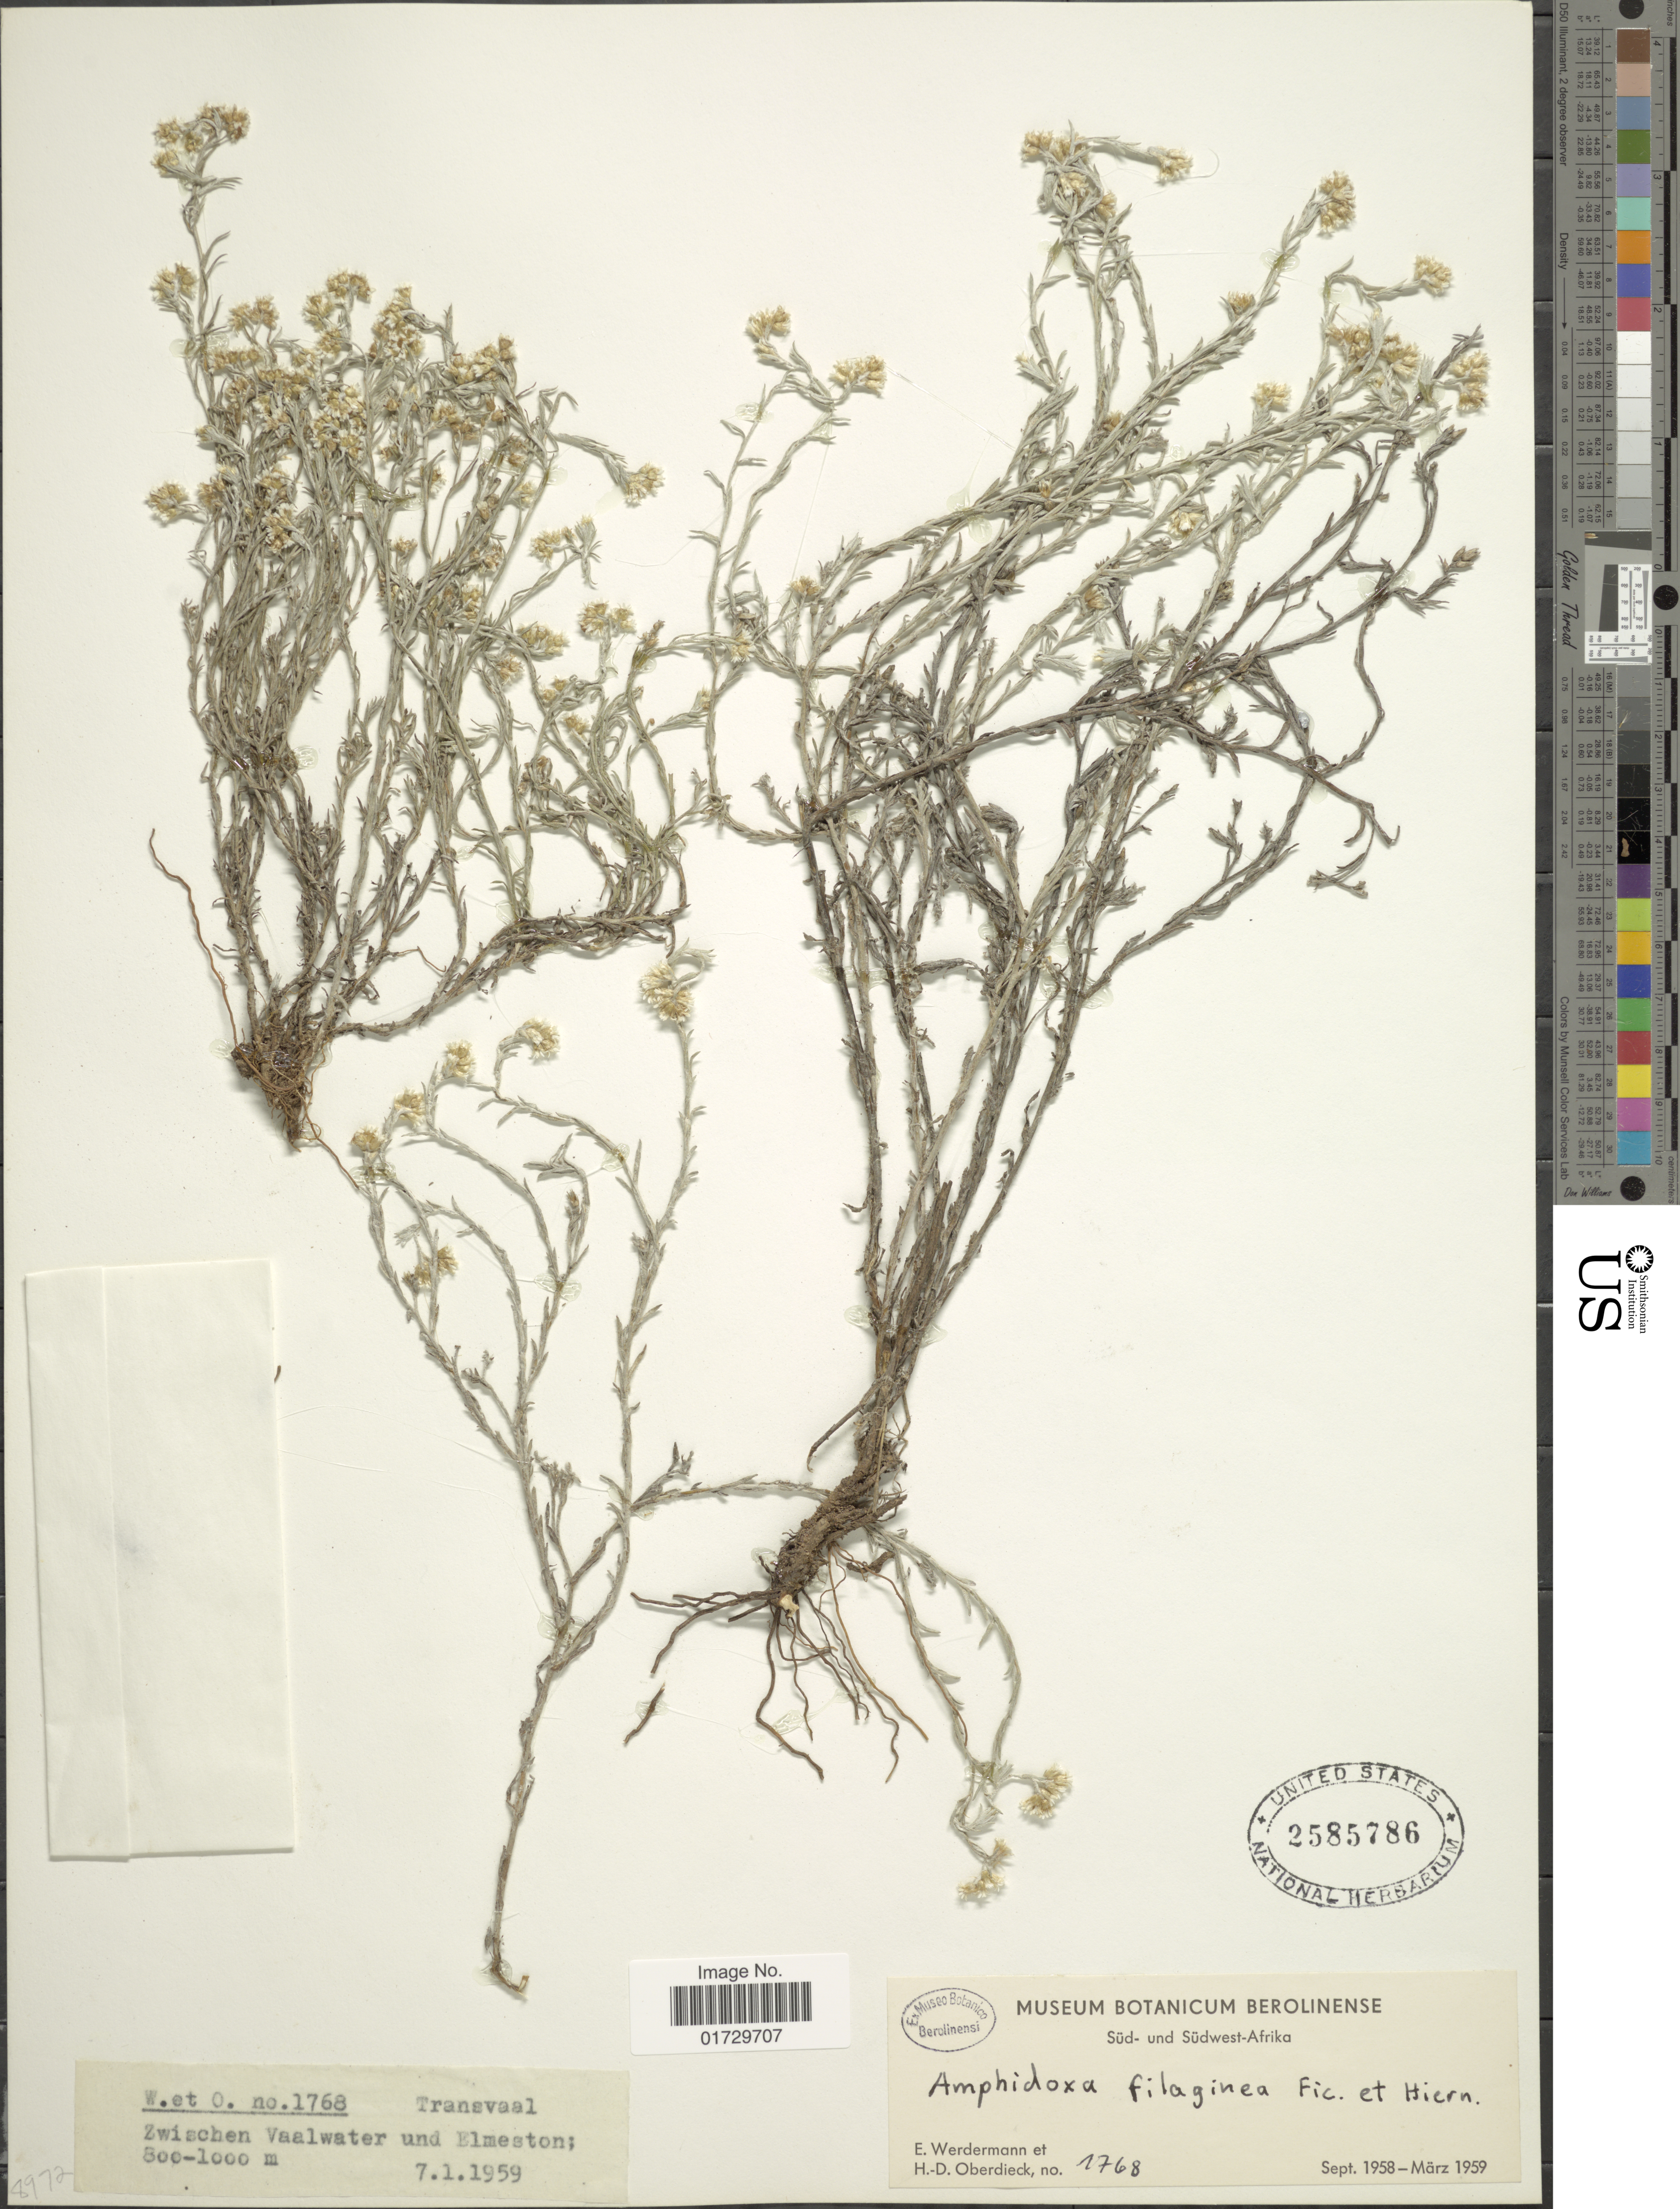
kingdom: Plantae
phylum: Tracheophyta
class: Magnoliopsida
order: Asterales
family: Asteraceae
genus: Amphidoxa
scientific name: Amphidoxa filaginea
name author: Ficalho & Hiern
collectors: E. Werdermann & H. Oberdieck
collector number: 1768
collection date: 1959-01-07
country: Namibia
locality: Sud - und Sudwest-Afrika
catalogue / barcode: US 2585786